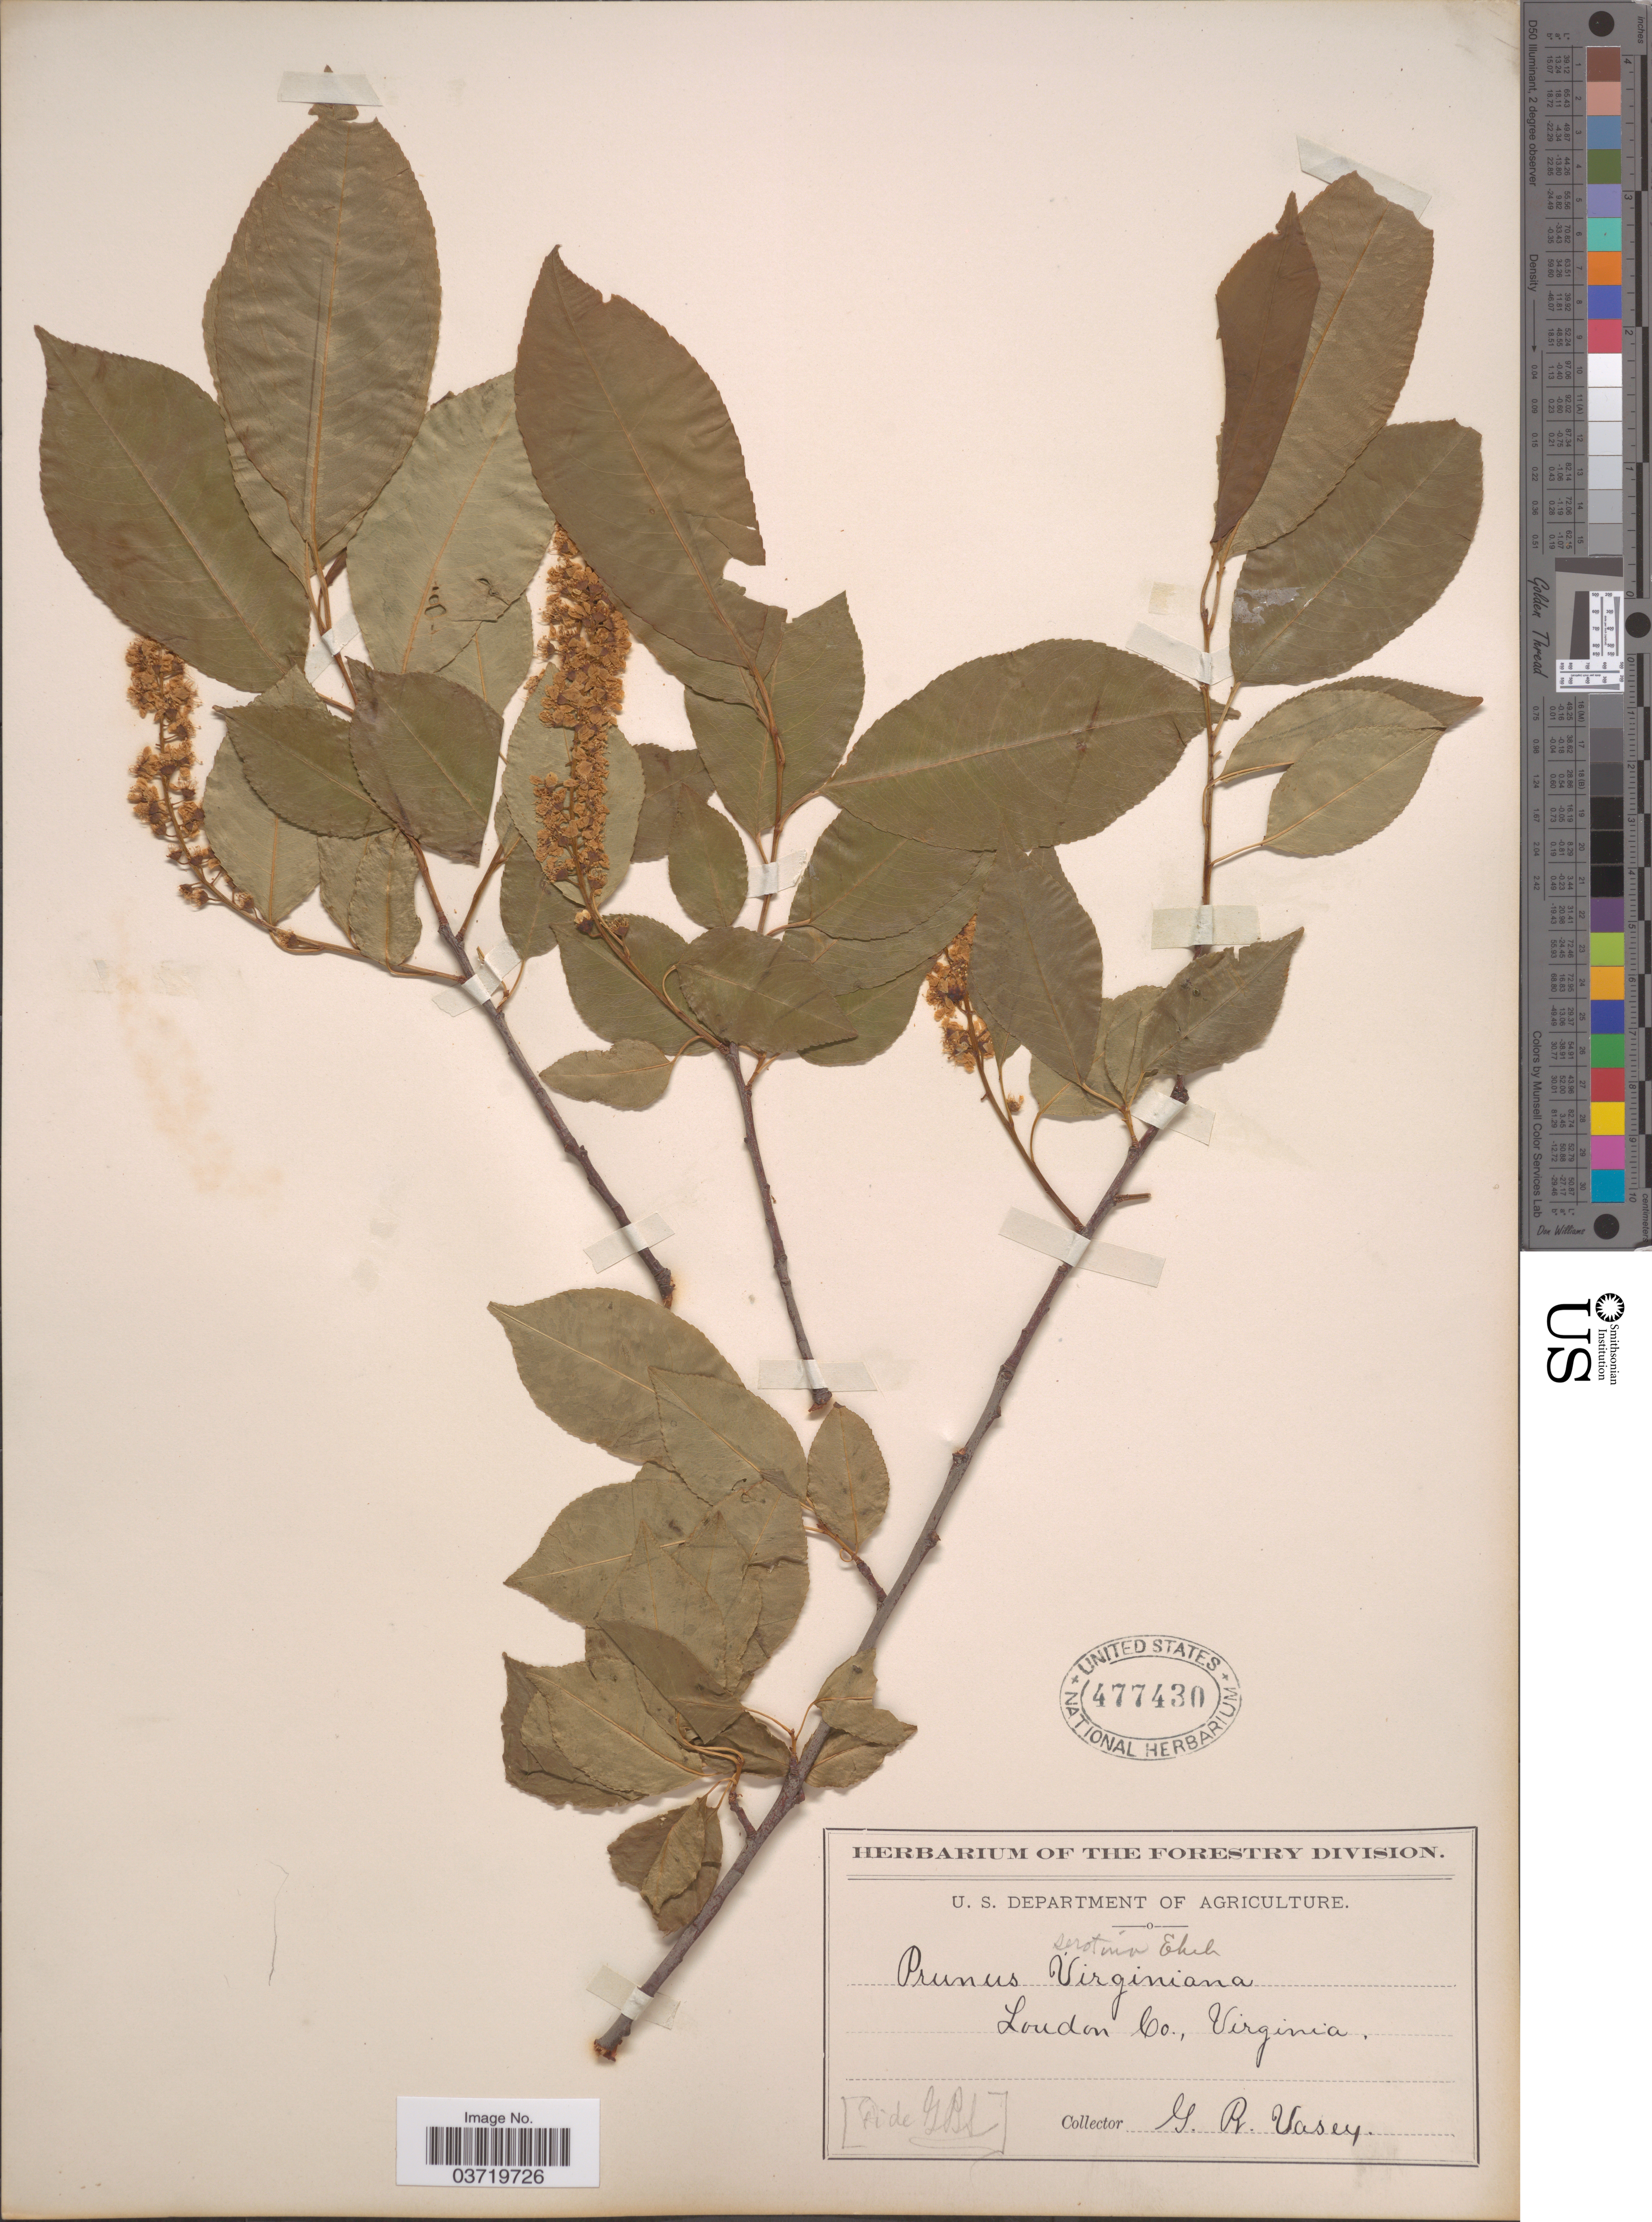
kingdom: Plantae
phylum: Tracheophyta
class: Magnoliopsida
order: Rosales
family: Rosaceae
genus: Prunus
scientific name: Prunus serotina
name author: Ehrh.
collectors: G. R. Vasey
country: United States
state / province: Virginia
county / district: Loudoun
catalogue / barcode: US 477430